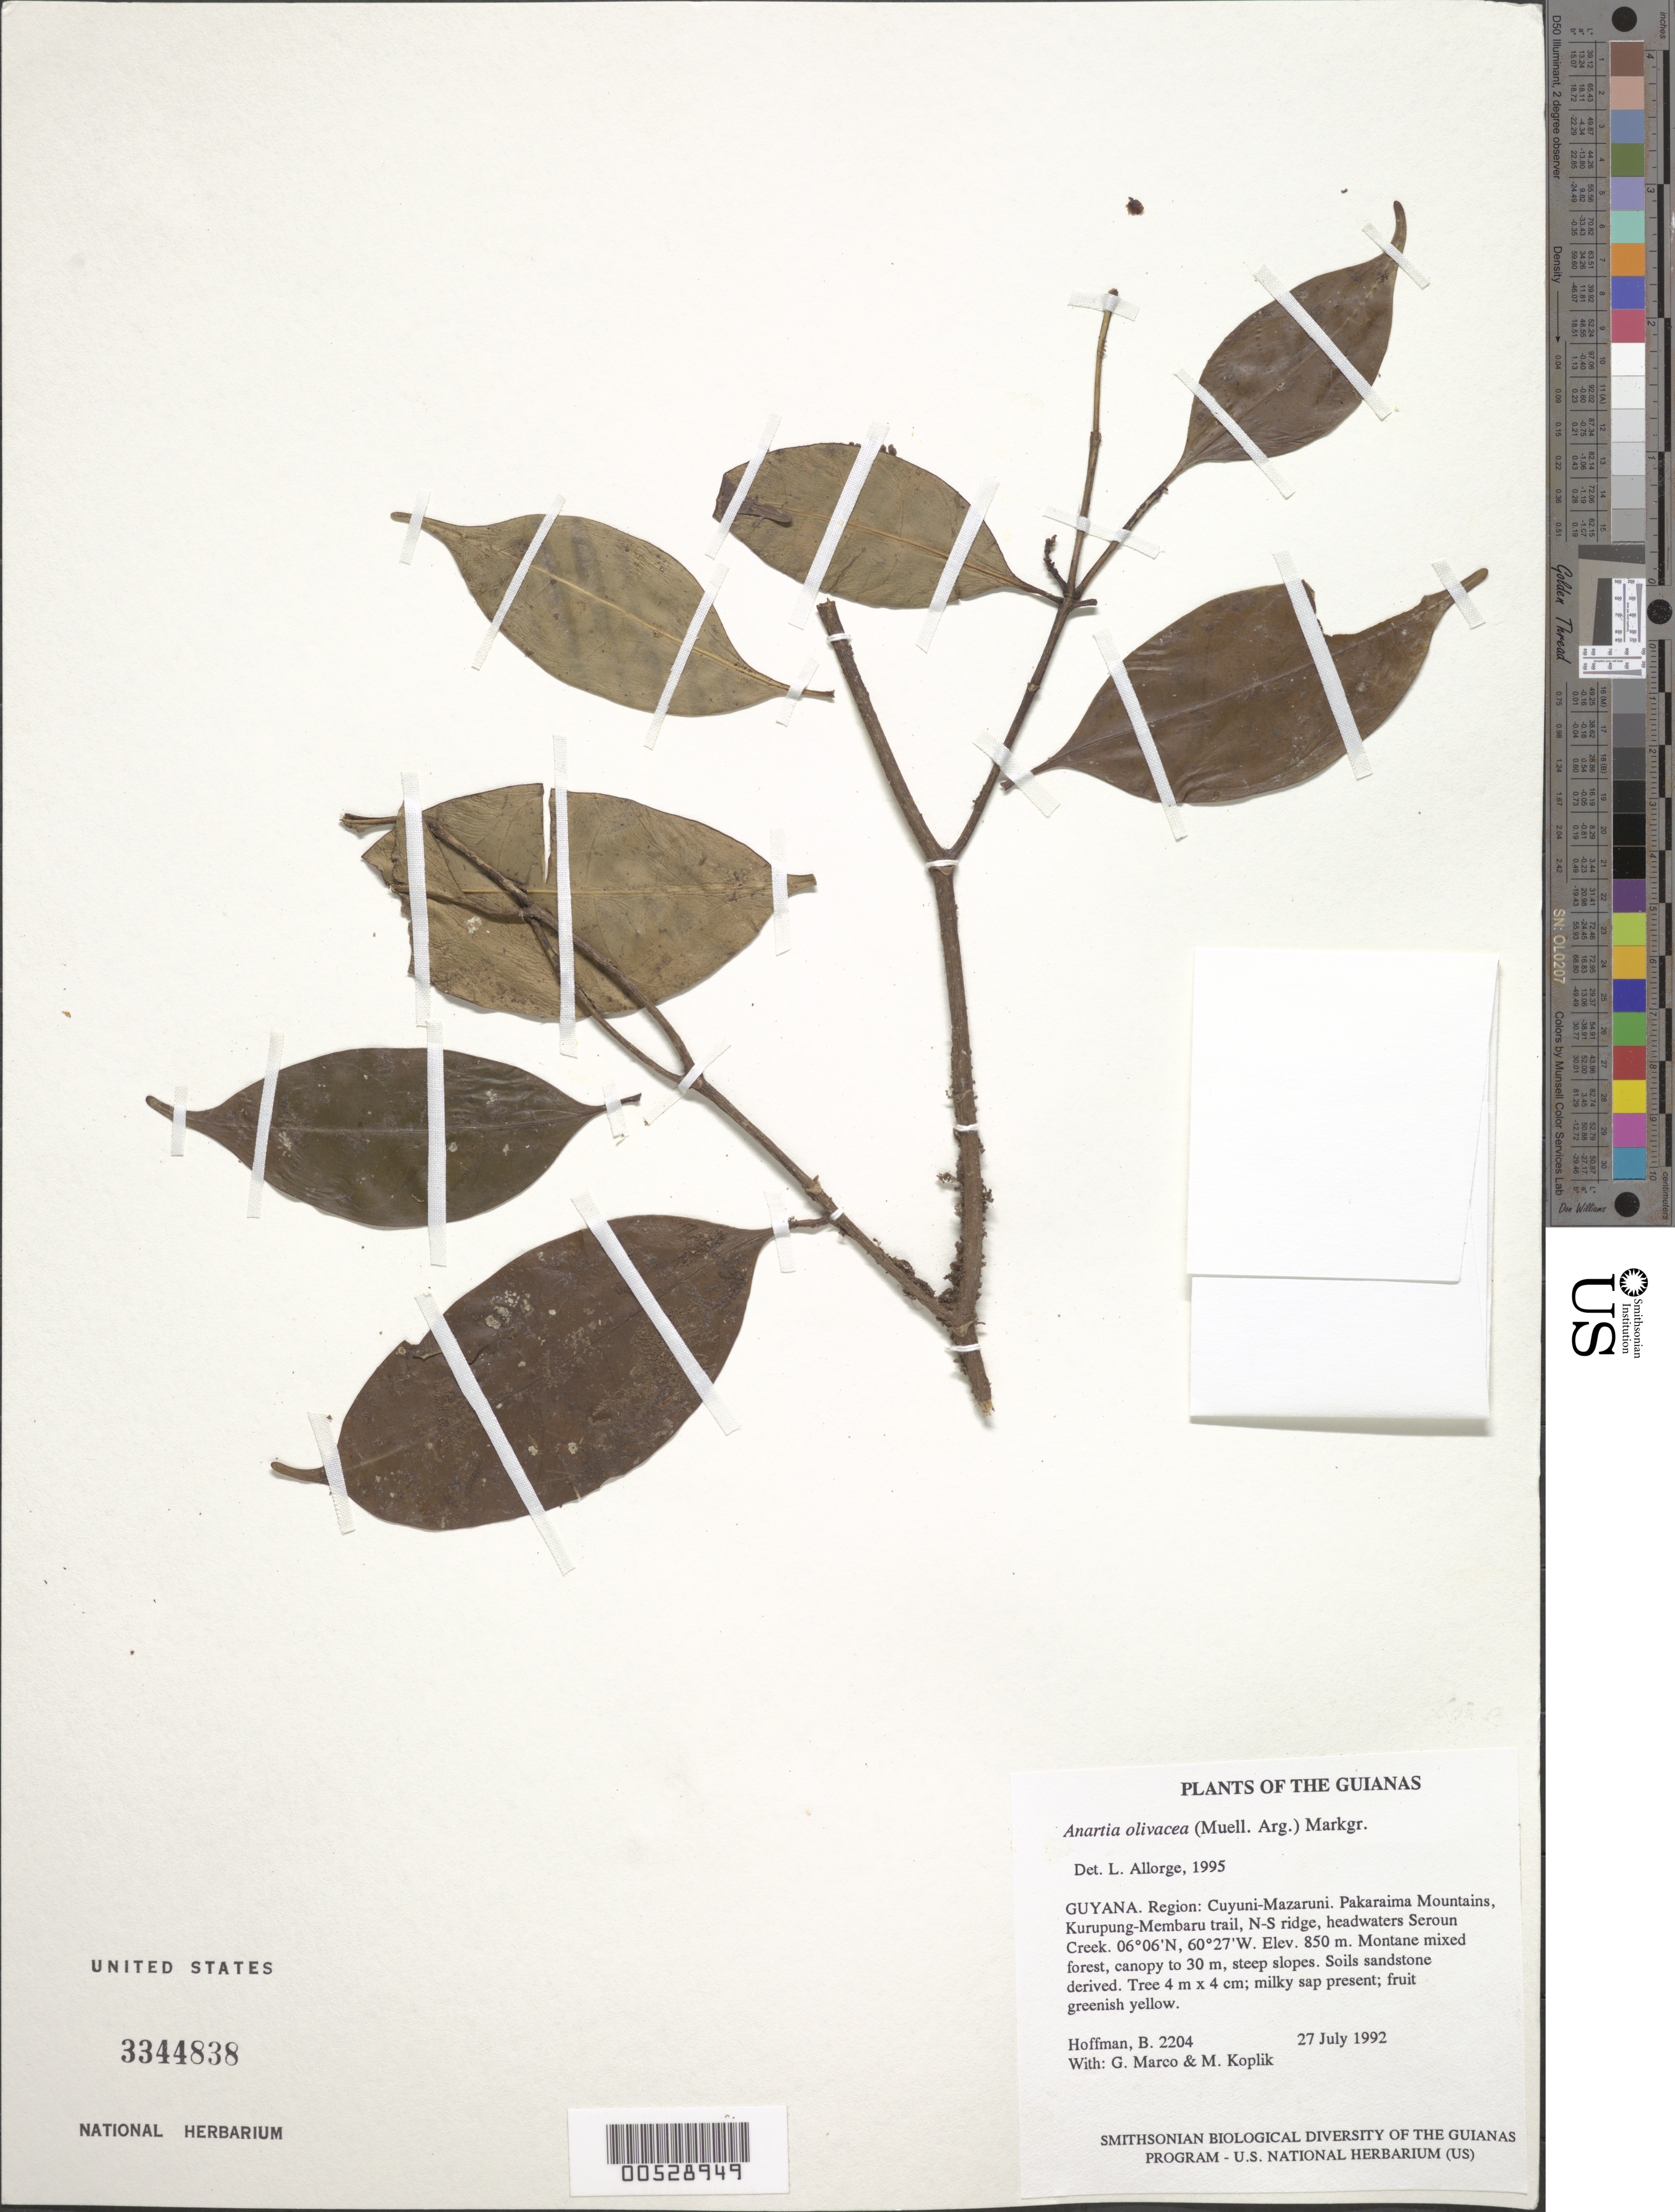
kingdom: Plantae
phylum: Tracheophyta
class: Magnoliopsida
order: Gentianales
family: Apocynaceae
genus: Anartia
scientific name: Anartia olivacea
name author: (Müll. Arg.) Markgr.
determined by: Allorge, L.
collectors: B. Hoffman, G. Marco & M. Koplik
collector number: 2204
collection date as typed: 27 July 1992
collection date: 1992-07-27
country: Guyana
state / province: Cuyuni-Mazaruni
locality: Pakaraima Mountains, Kurupung-Membaru trail, N-S ridge, divide between the two watersheds, headwaters Seroun Creek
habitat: Montane mixed forest, canopy to 30 m, steep slopes. Soils sandstone derived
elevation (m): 850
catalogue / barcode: US 3344838